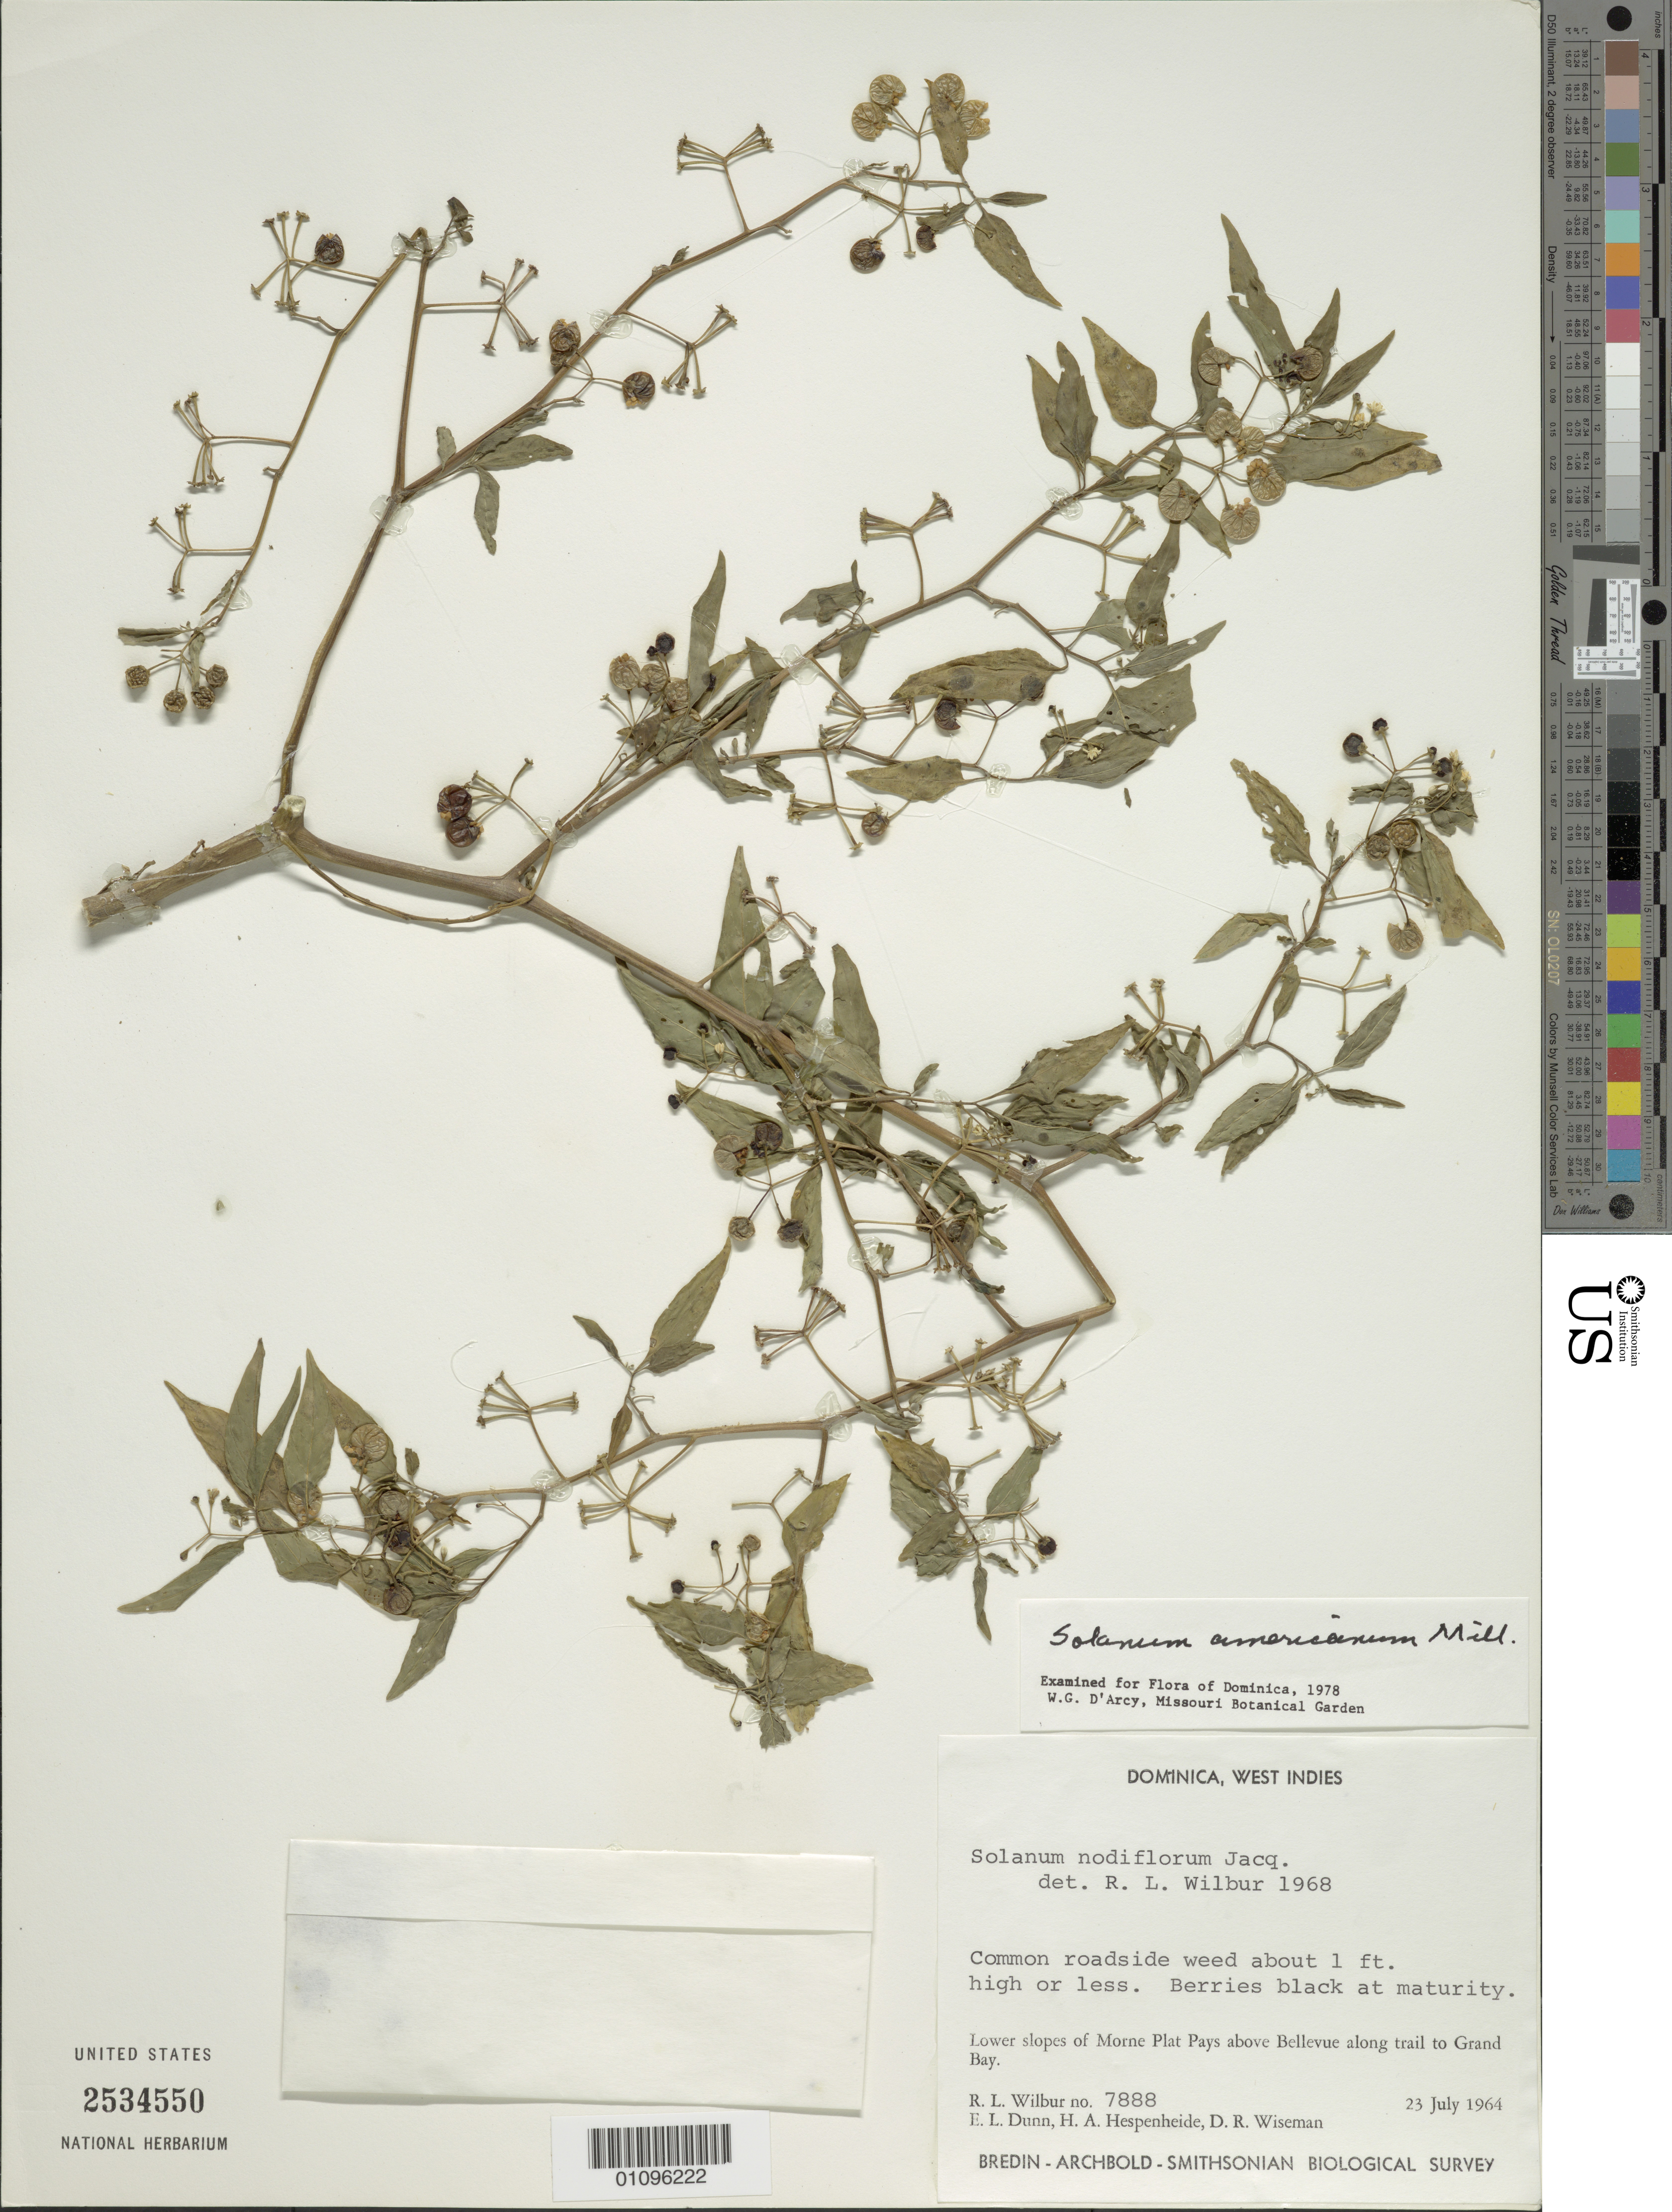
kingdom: Plantae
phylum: Tracheophyta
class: Magnoliopsida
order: Solanales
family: Solanaceae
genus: Solanum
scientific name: Solanum americanum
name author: Mill.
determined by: D'Arcy, W. G.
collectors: R. L. Wilbur, E. Dunn, H. A. Hespenheide & D. R. Wiseman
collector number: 7888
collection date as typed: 23 Jul 1964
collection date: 1964-07-23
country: Dominica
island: Dominica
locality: Morne Plat Pays, above Bellevue, along trail to Grand Bay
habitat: Roadside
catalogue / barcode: US 2543550